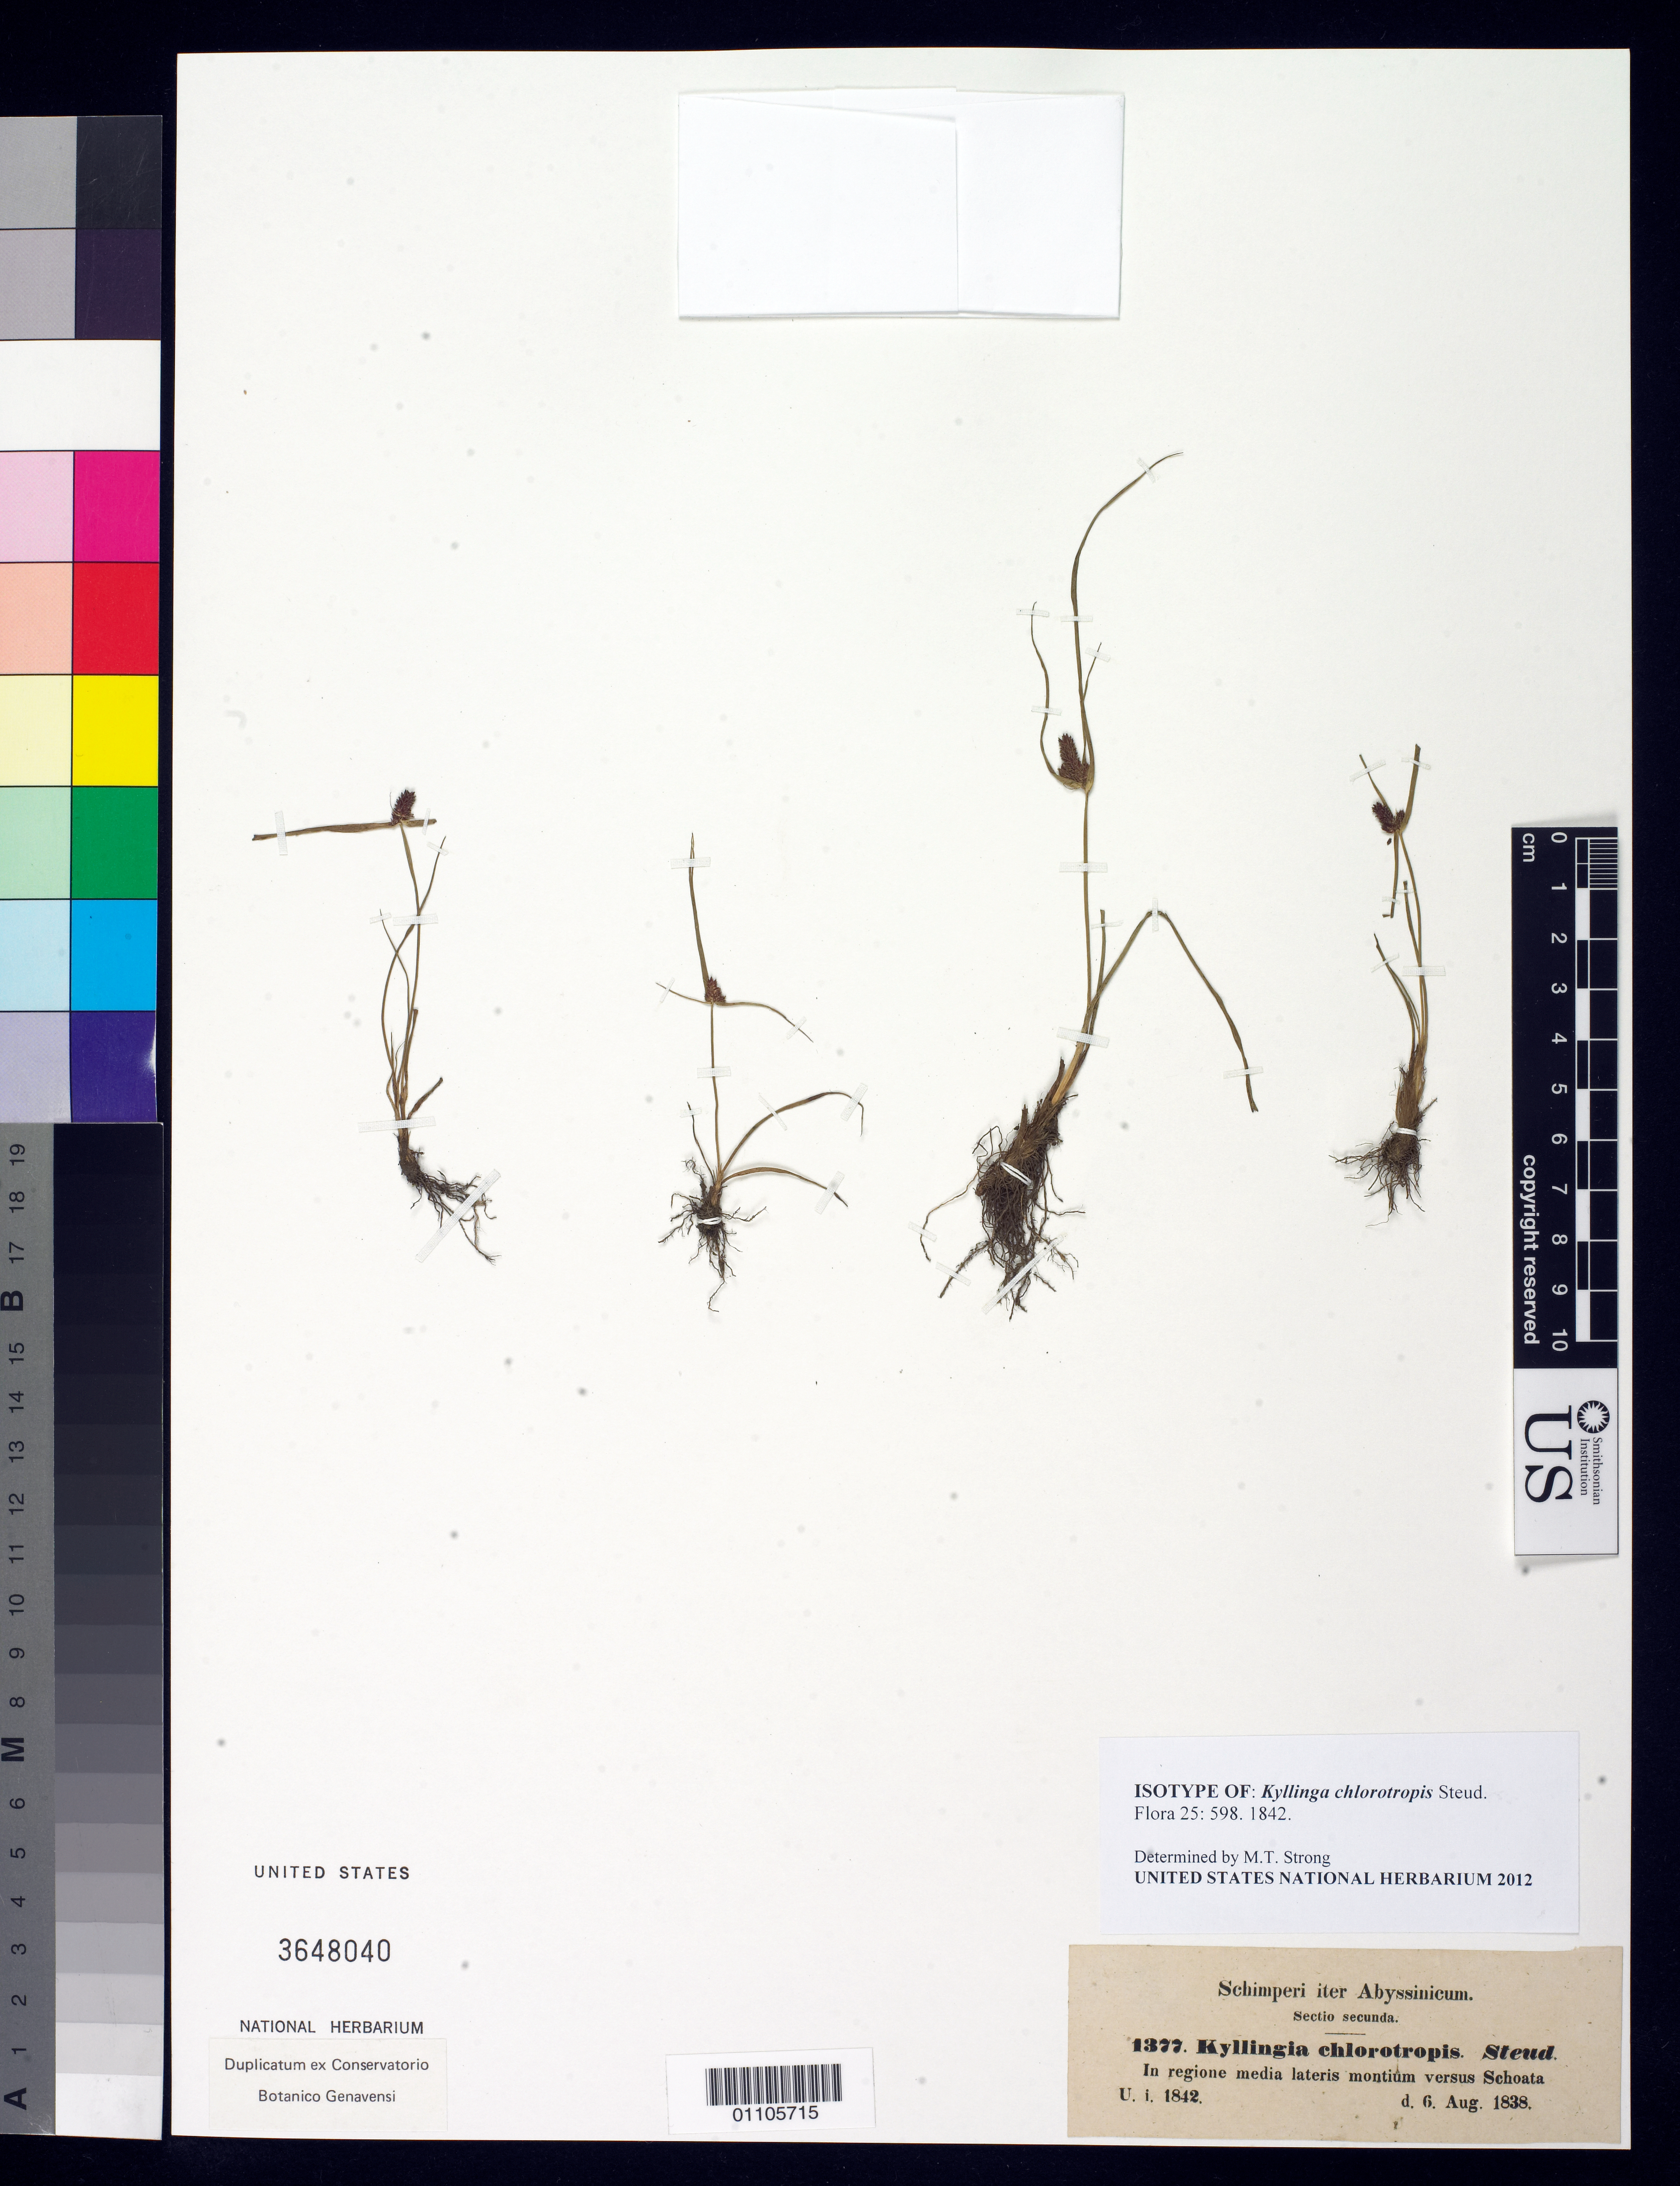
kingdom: Plantae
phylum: Tracheophyta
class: Liliopsida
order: Poales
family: Cyperaceae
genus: Kyllinga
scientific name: Kyllinga chlorotropis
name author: Steud.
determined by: Strong, M. T., (US), Smithsonian Institution - National Museum of Natural History (UNITED STATES)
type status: Isotype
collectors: G. W. Schimper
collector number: II 1377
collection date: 1838-08-06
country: Ethiopia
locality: In regione media lateris montium versus Schoata.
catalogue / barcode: US 3648040